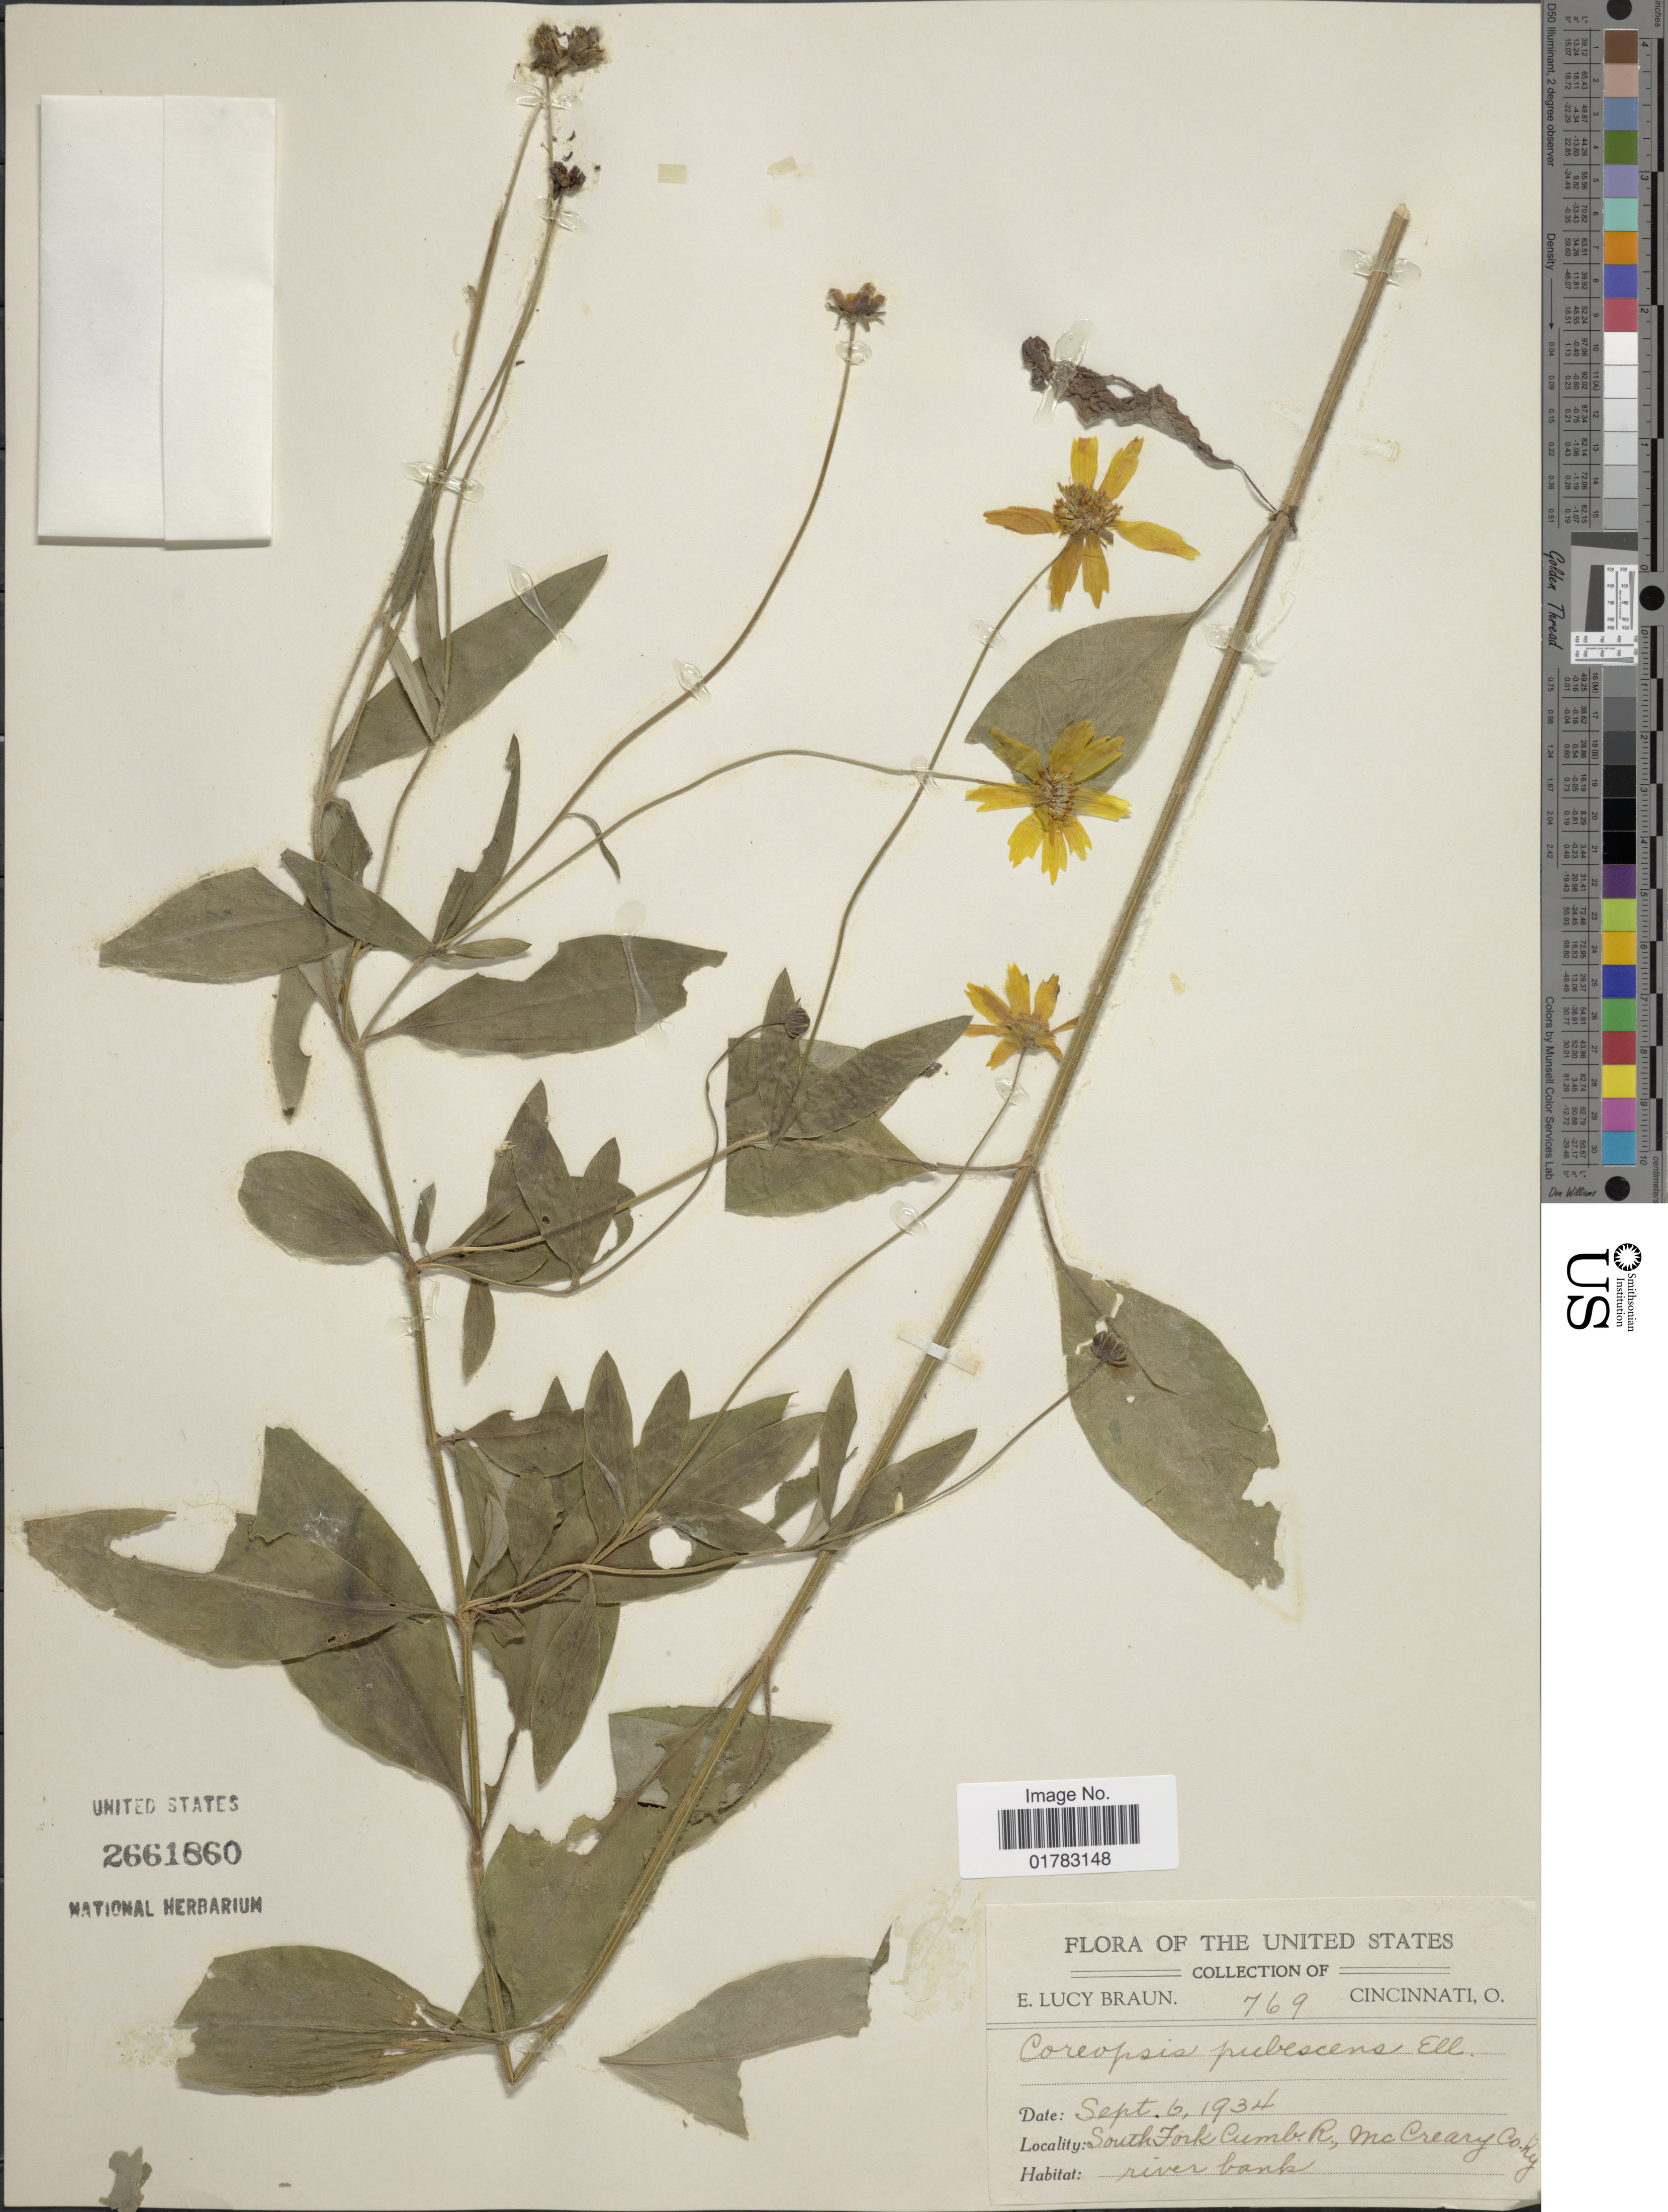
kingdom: Plantae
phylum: Tracheophyta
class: Magnoliopsida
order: Asterales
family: Asteraceae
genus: Coreopsis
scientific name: Coreopsis pubescens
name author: Elliott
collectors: E. L. Braun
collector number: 769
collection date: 1934-09-06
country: United States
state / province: Kentucky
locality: South Fork, Cumb R., McCreery Co., river bank, Cincinnati O.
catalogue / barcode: US 2661860